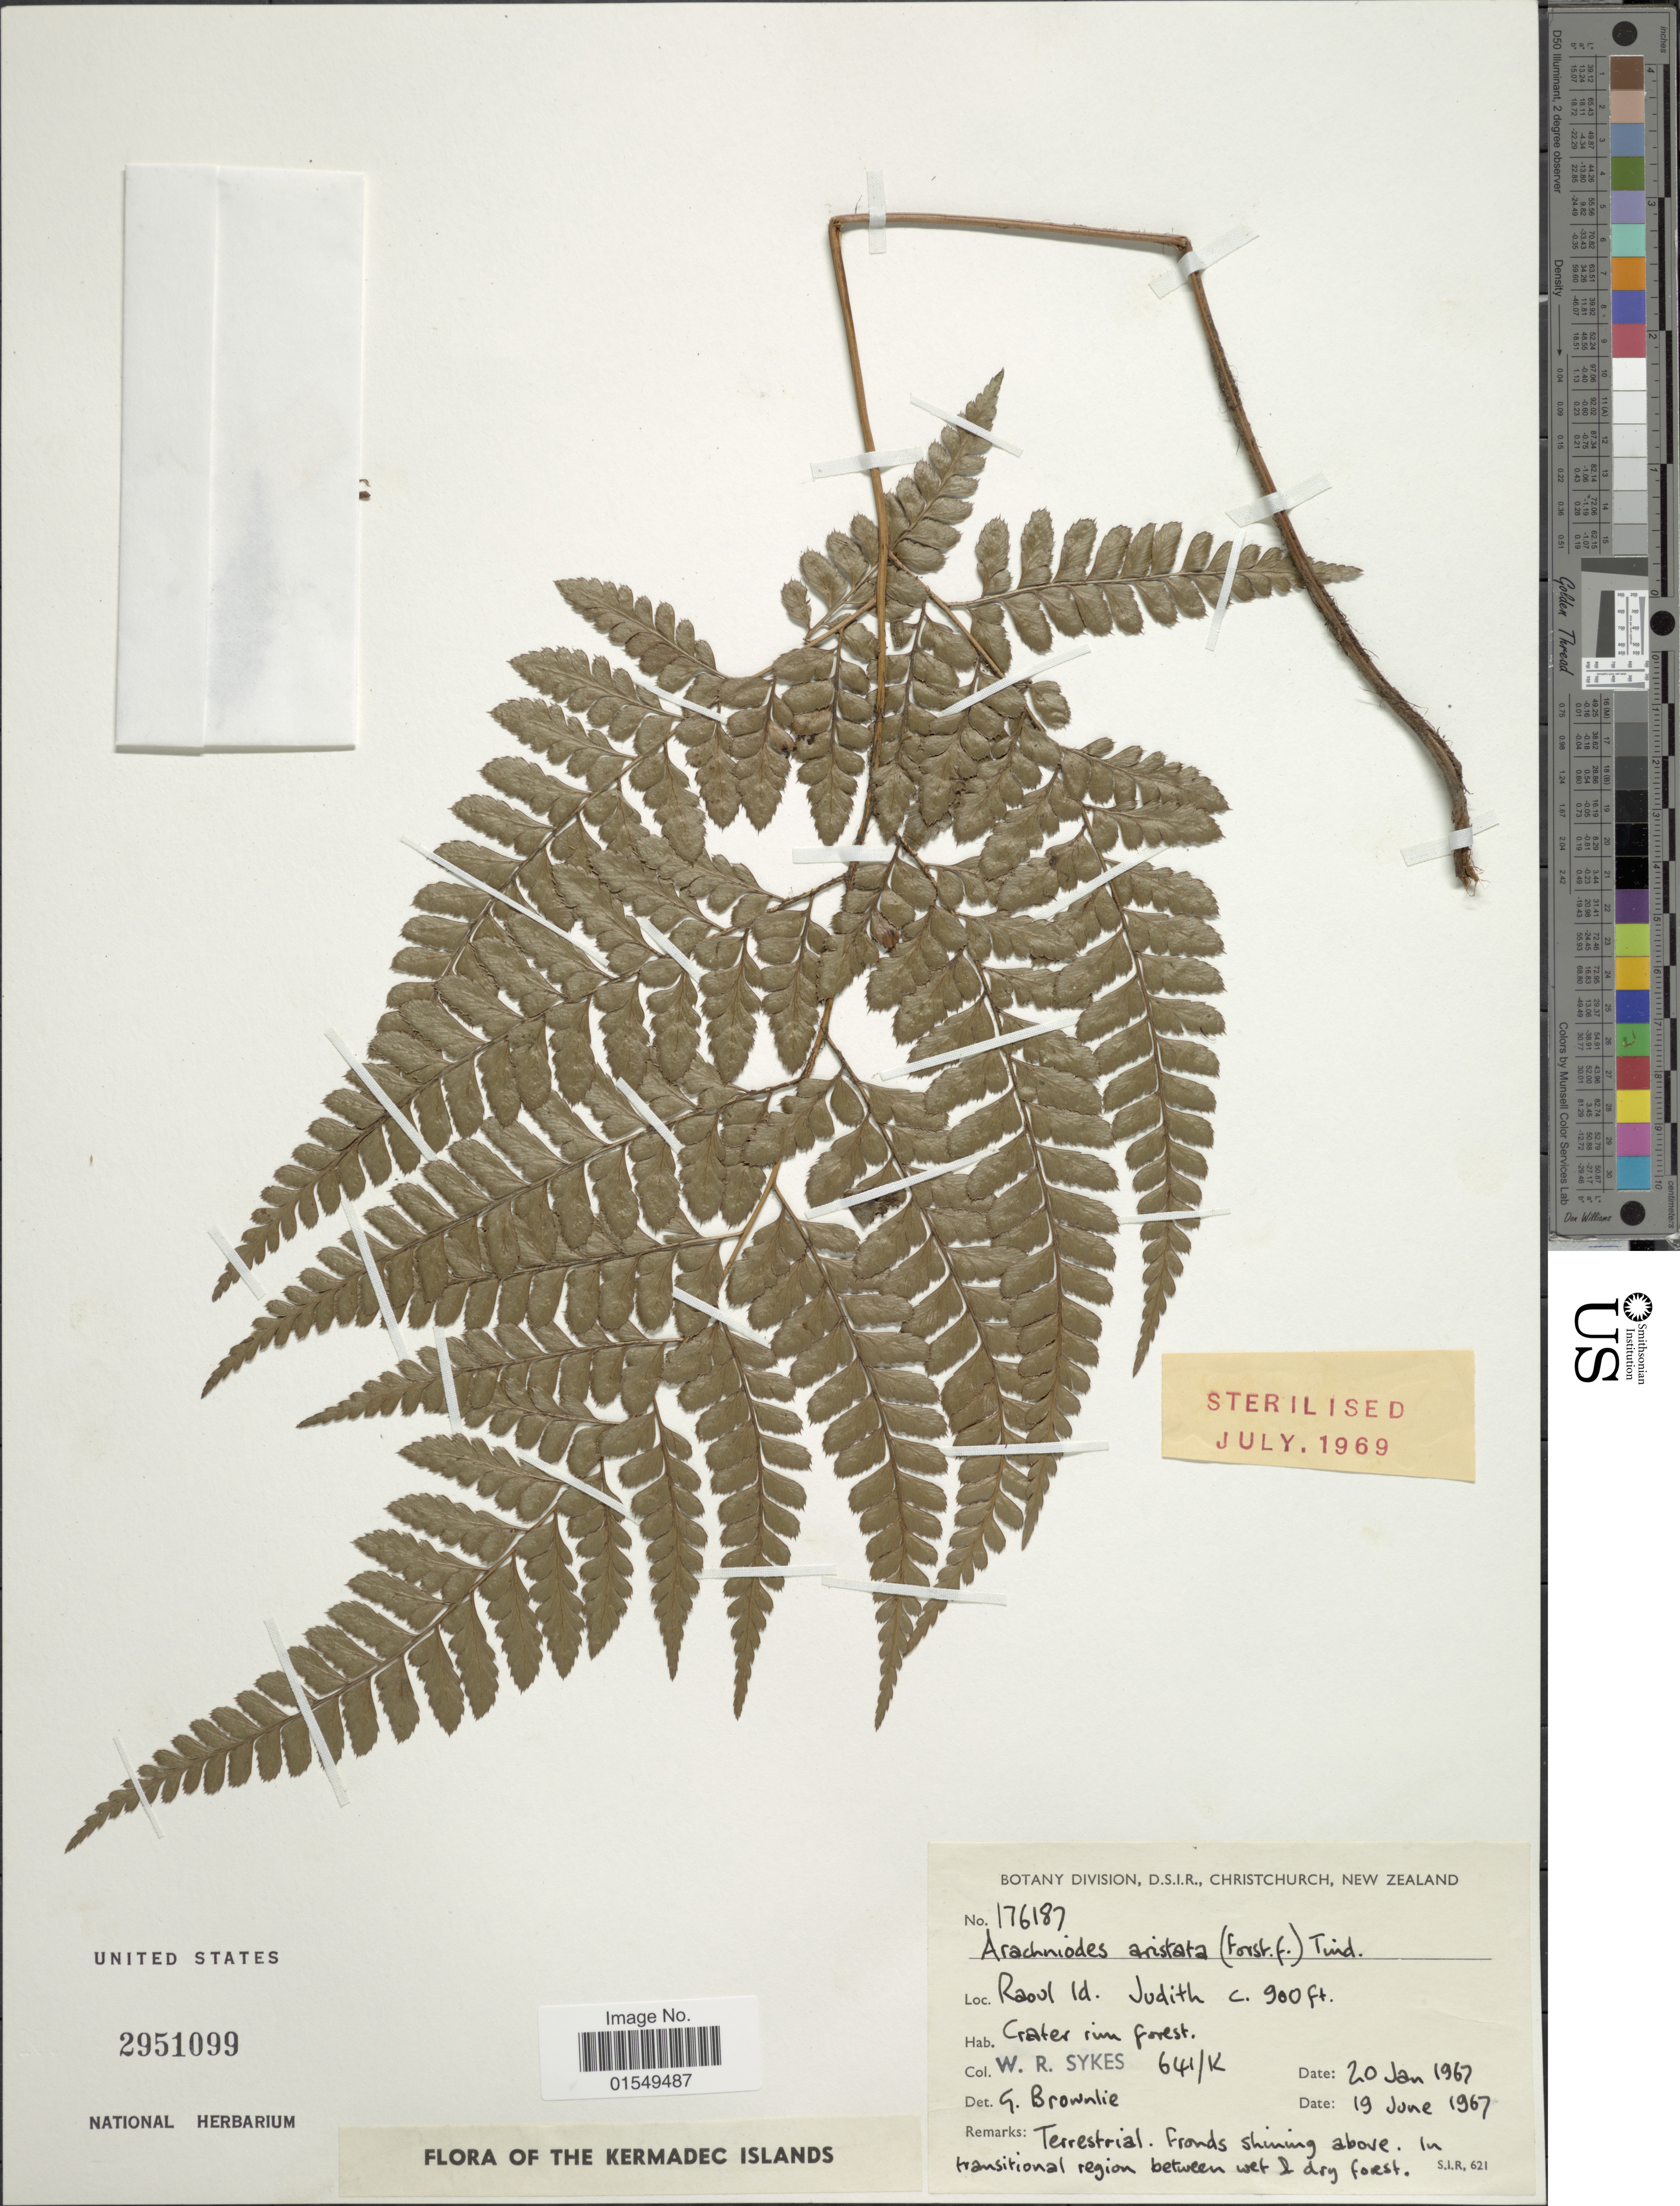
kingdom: Plantae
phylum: Tracheophyta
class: Polypodiopsida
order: Polypodiales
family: Dryopteridaceae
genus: Arachniodes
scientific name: Arachniodes aristata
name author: (G. Forst.) Tindale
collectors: W. Sykes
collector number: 641/K / 176187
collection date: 1967-01-20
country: New Zealand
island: Raoul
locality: Kermadec Islands, Raoul Id., Judith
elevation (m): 274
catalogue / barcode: US 2951099